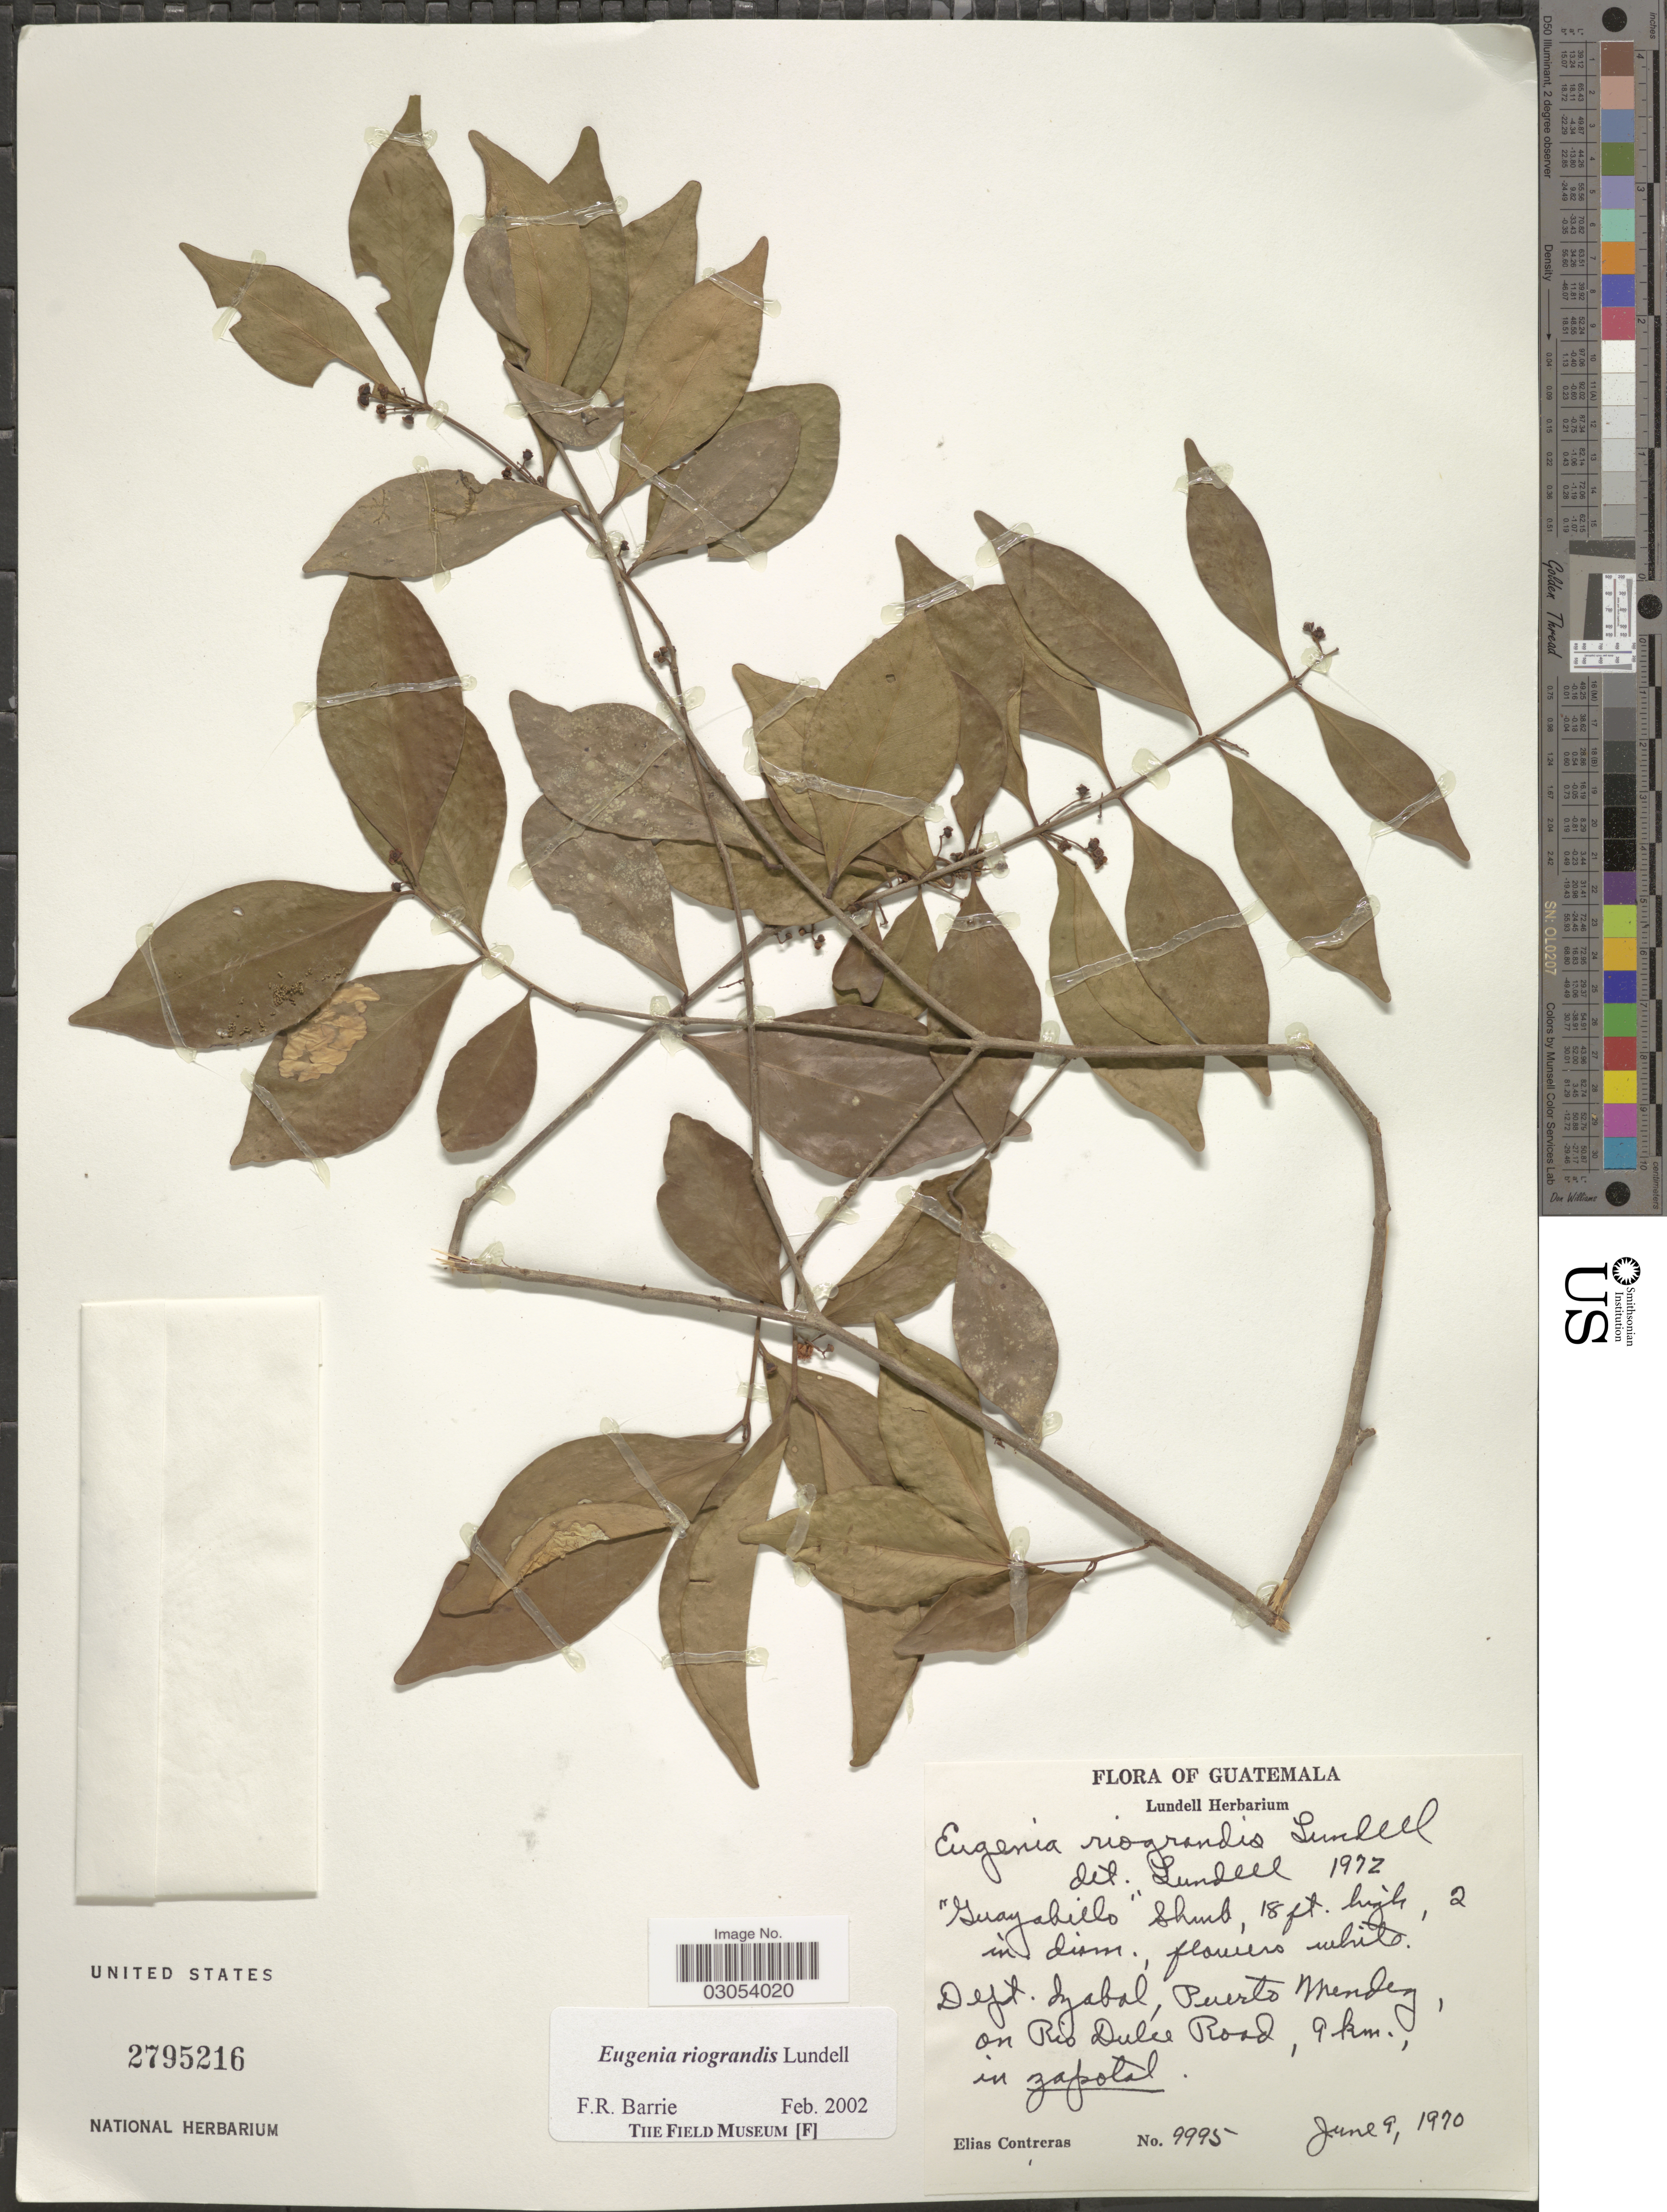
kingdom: Plantae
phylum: Tracheophyta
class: Magnoliopsida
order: Myrtales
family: Myrtaceae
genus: Eugenia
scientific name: Eugenia riograndis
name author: Lundell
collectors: E. Contreras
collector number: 9995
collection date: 1970-06-09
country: Guatemala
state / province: Izabal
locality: Dept. Izabal, Puerto Mendez, on Rio Dulce Road, 9 km., in zapotal.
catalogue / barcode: US 2795216